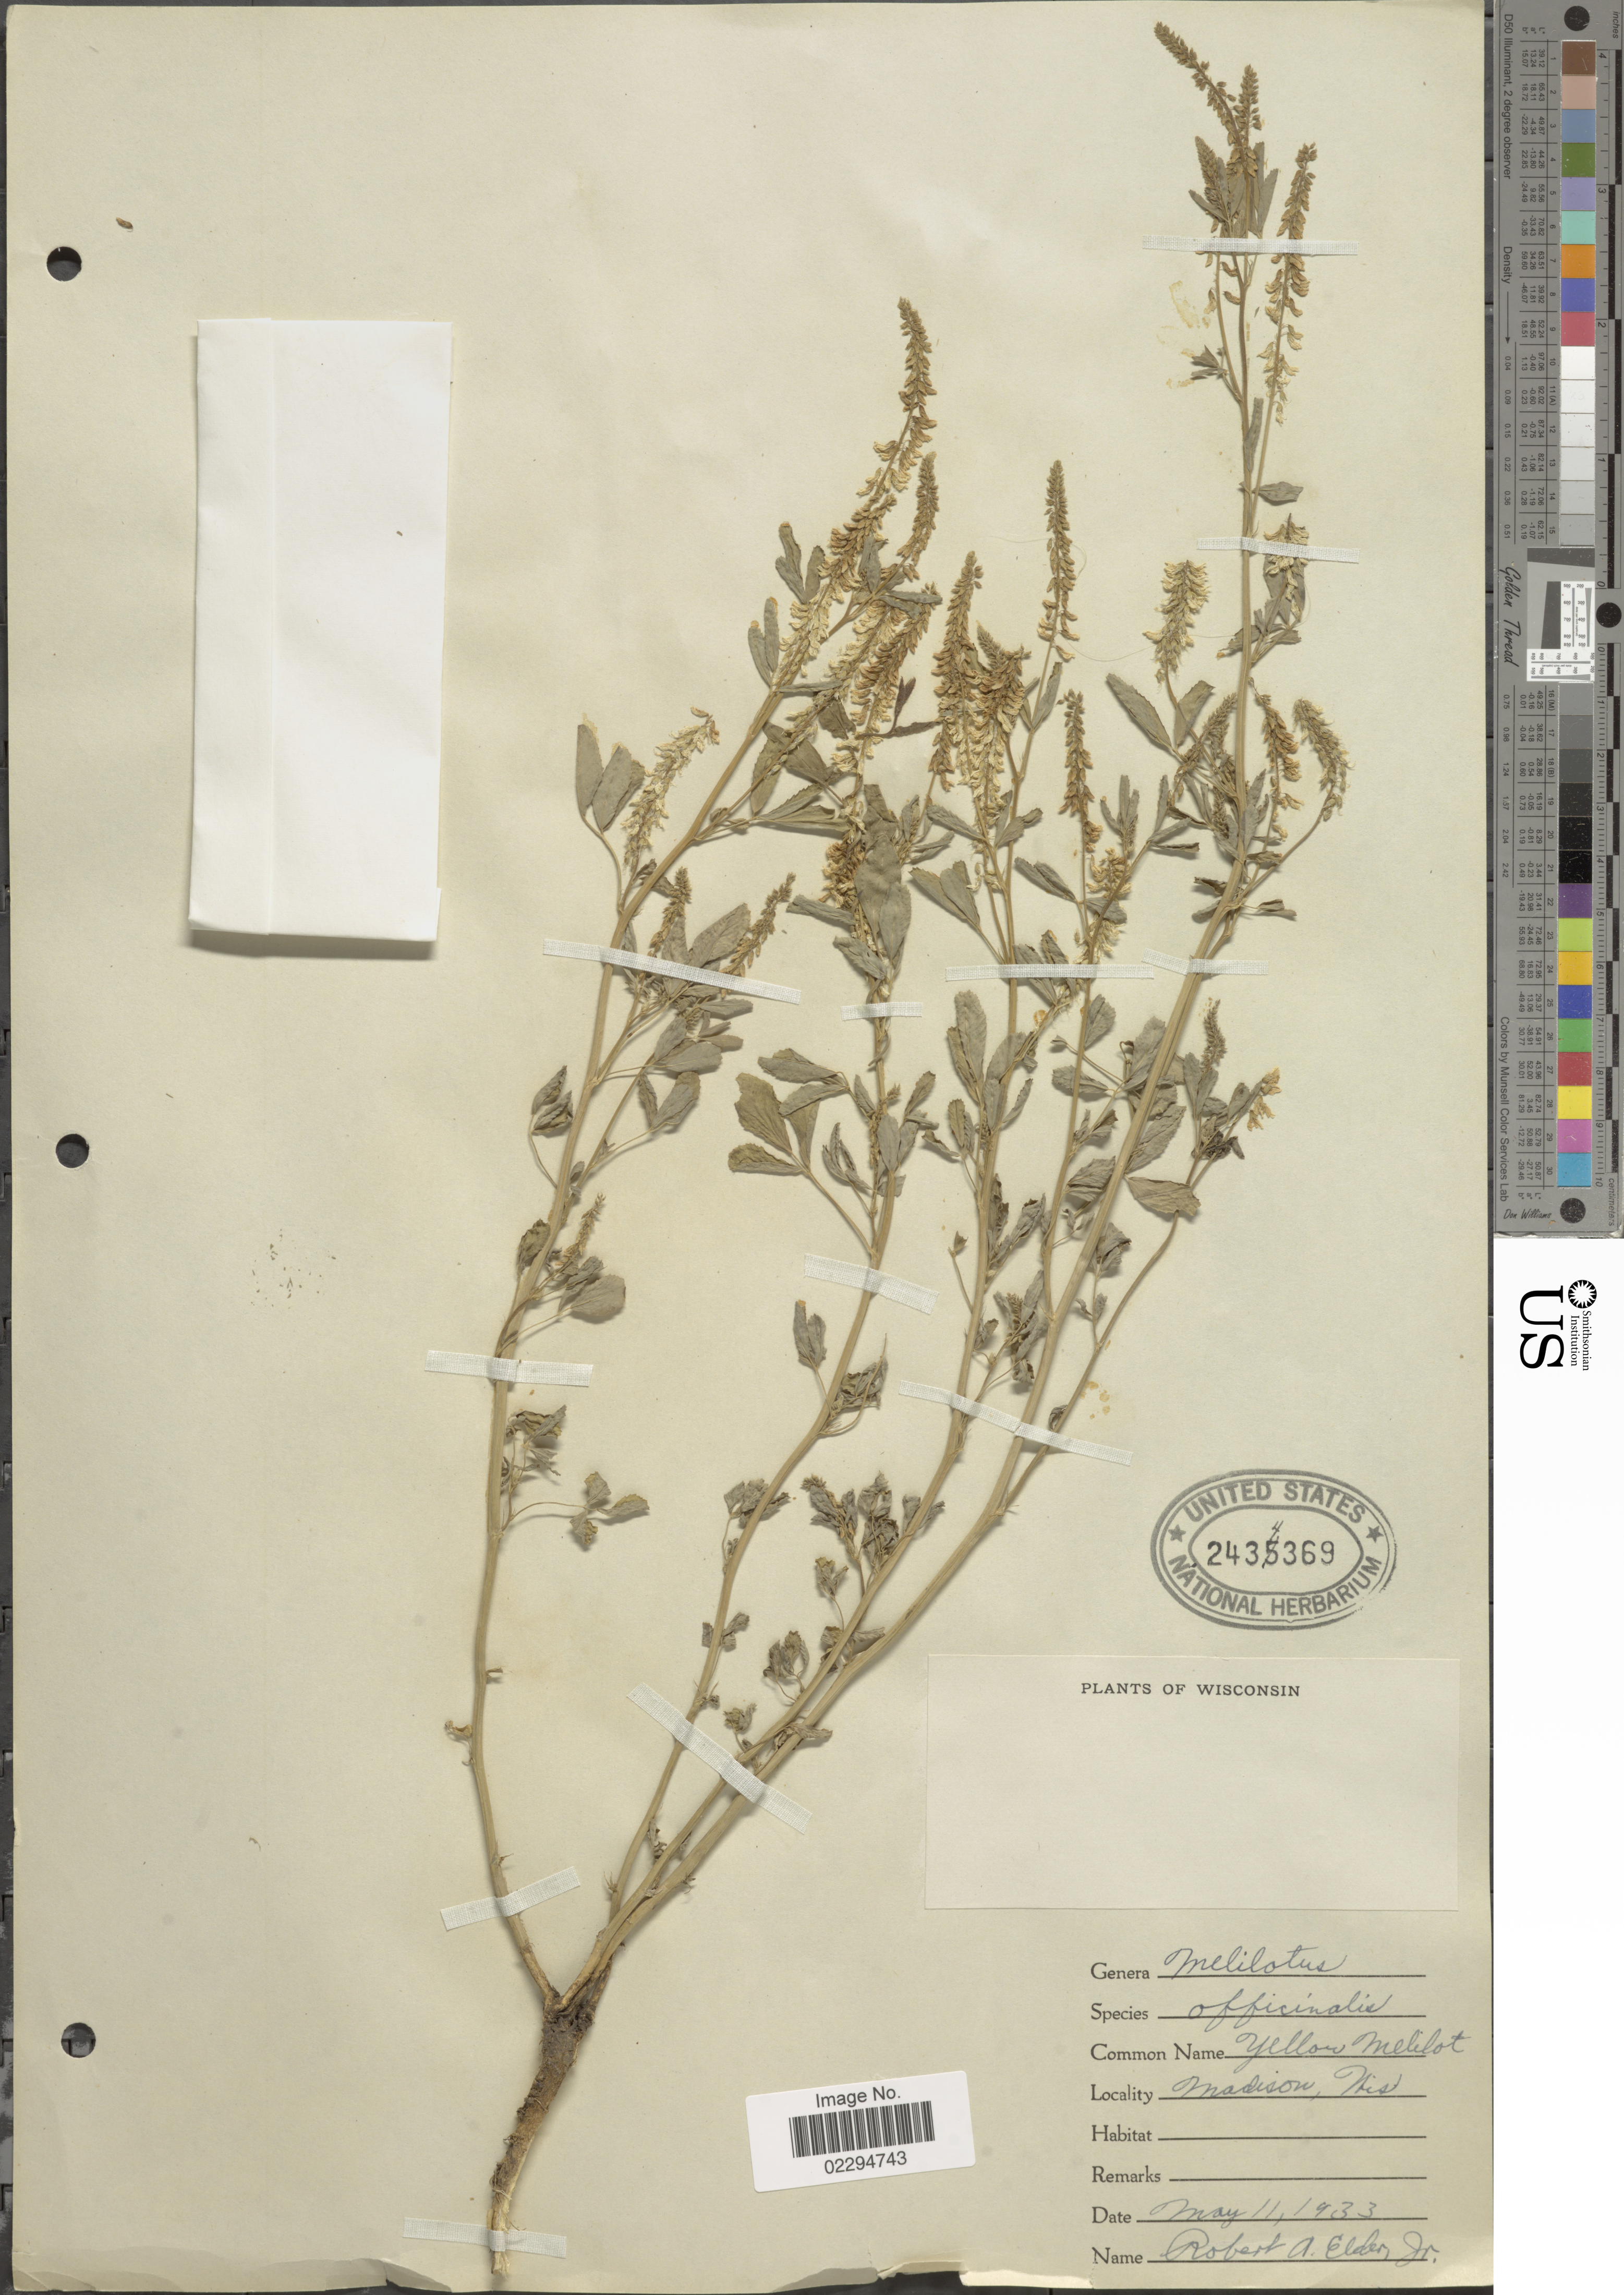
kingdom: Plantae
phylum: Tracheophyta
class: Magnoliopsida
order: Fabales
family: Fabaceae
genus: Melilotus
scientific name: Melilotus officinalis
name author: (L.) Lam.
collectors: R. Elder Jr.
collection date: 1933-05-11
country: United States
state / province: Mississippi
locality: Madison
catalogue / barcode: US 2434369